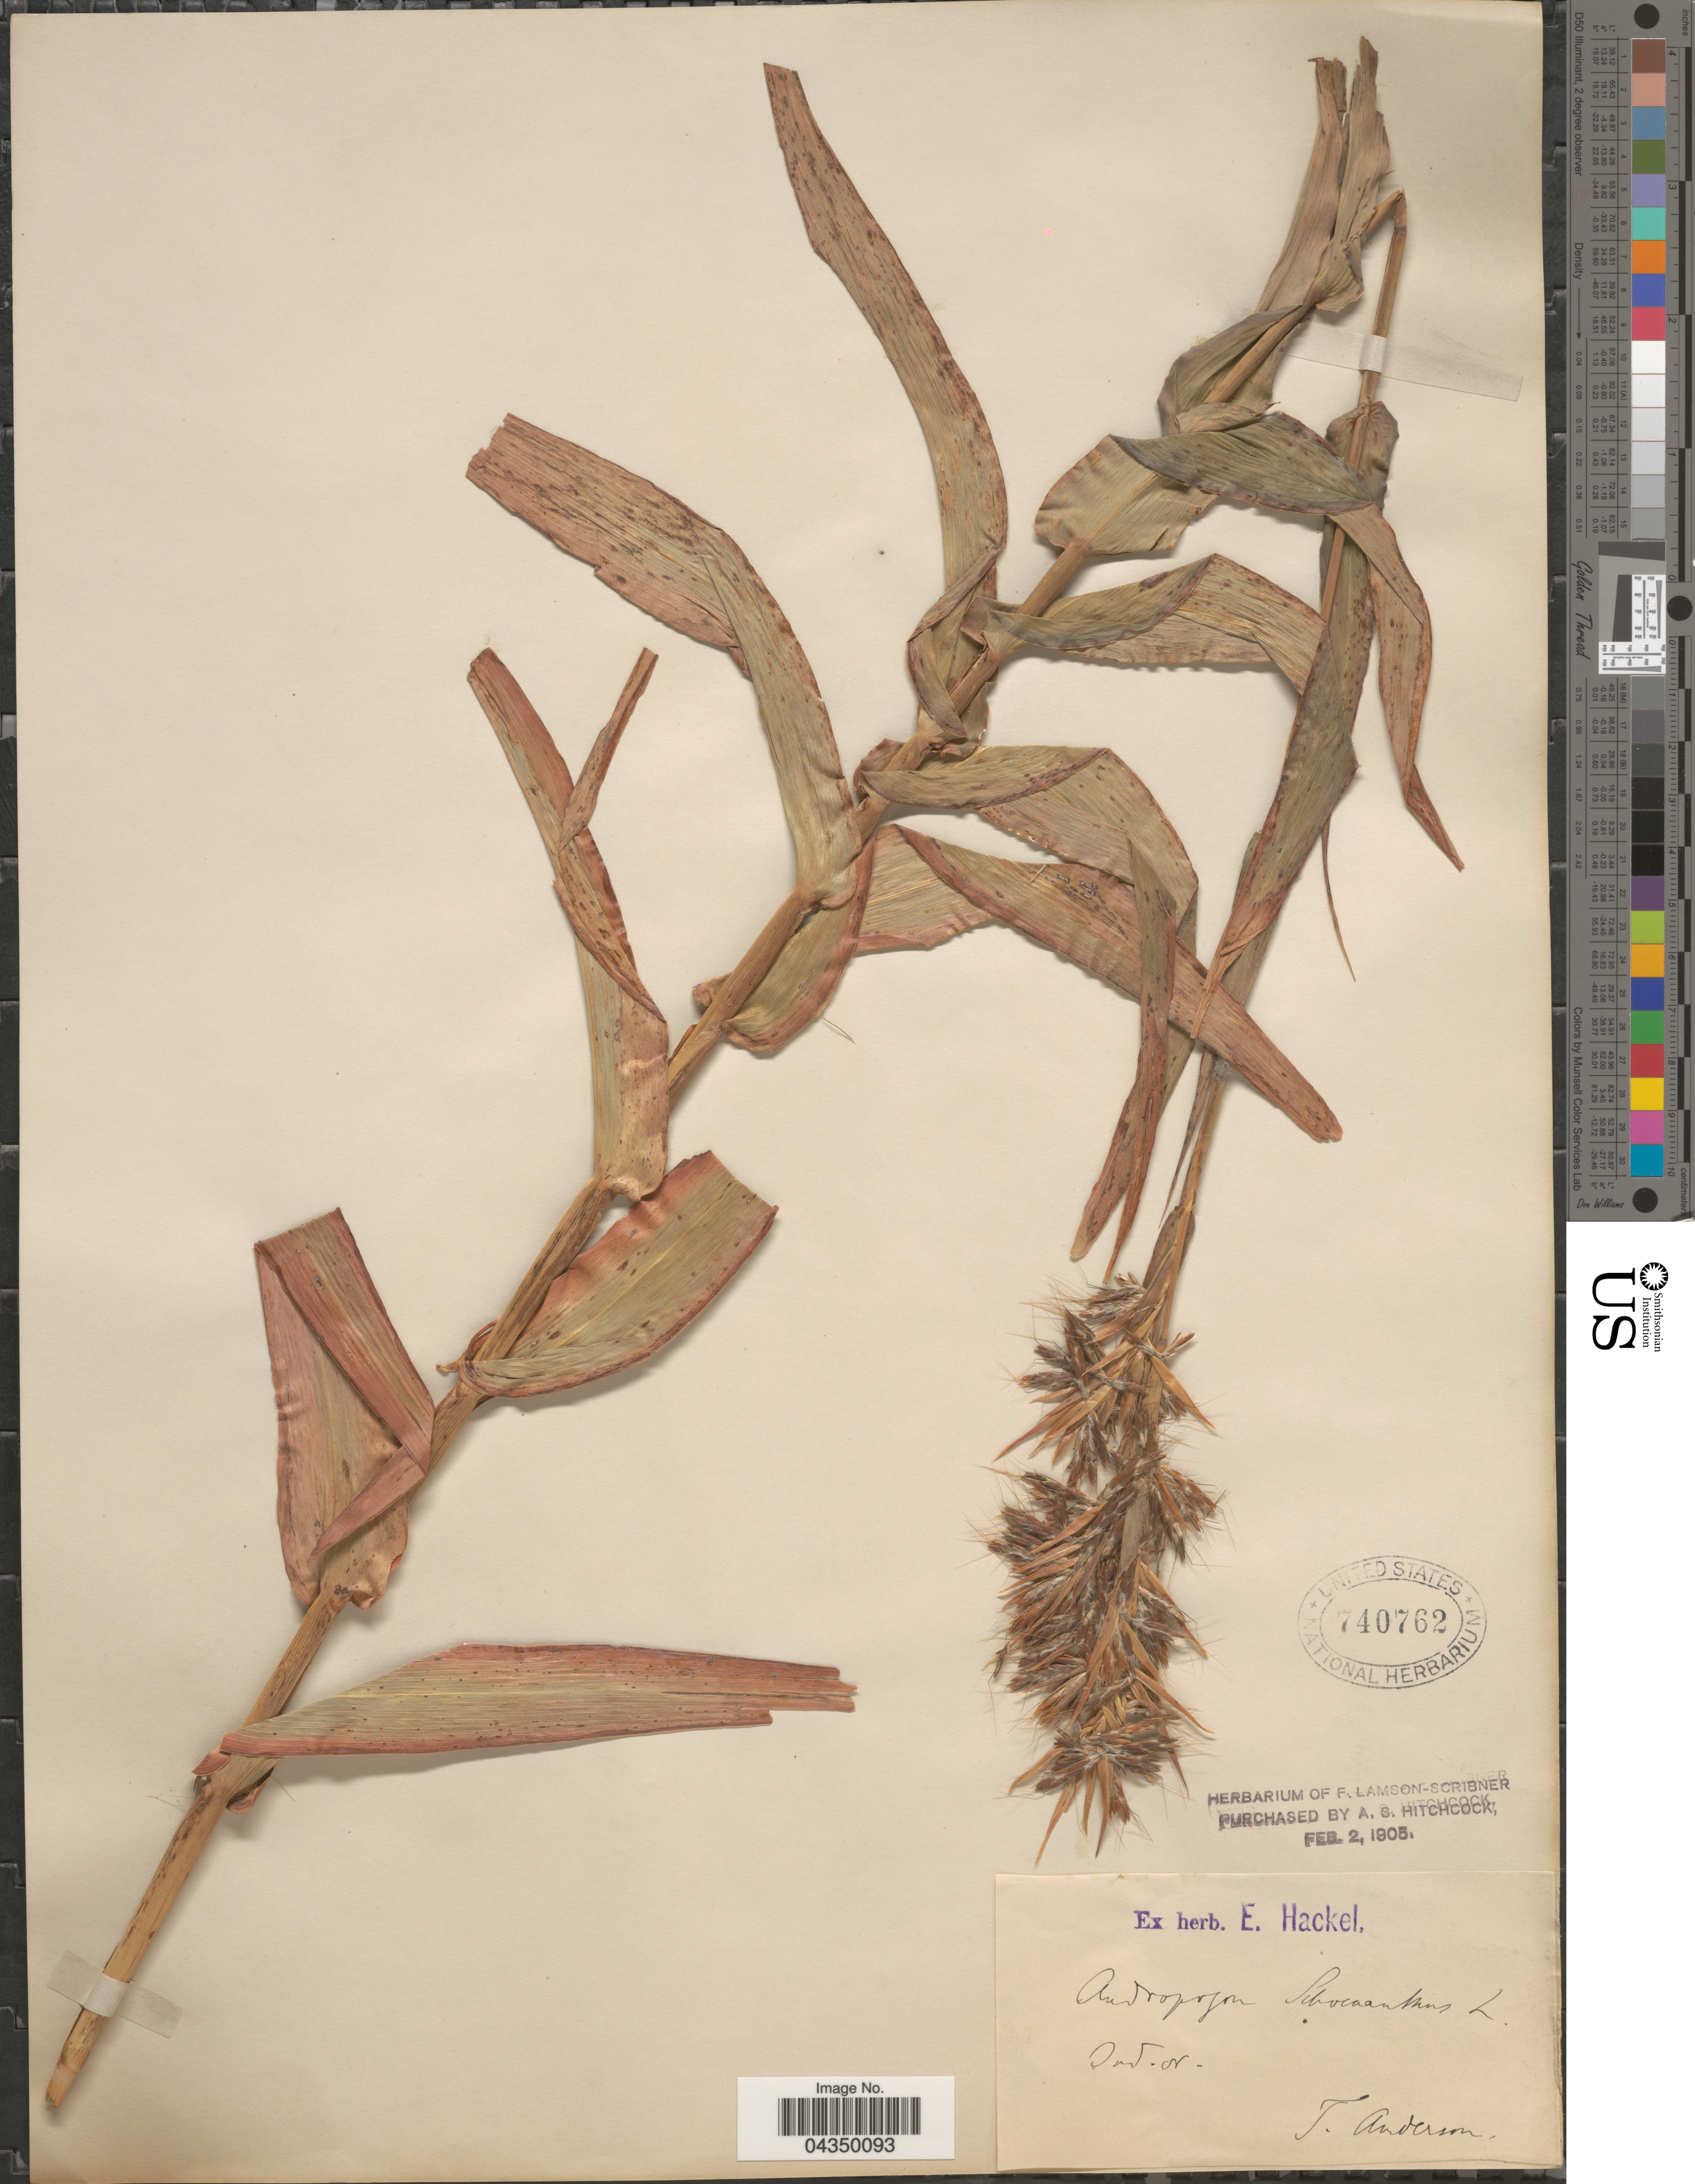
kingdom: Plantae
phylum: Tracheophyta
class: Liliopsida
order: Poales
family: Poaceae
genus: Cymbopogon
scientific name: Cymbopogon schoenanthus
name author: (L.) Spreng.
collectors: T. Anderson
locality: Ind. or.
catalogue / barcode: US 740762